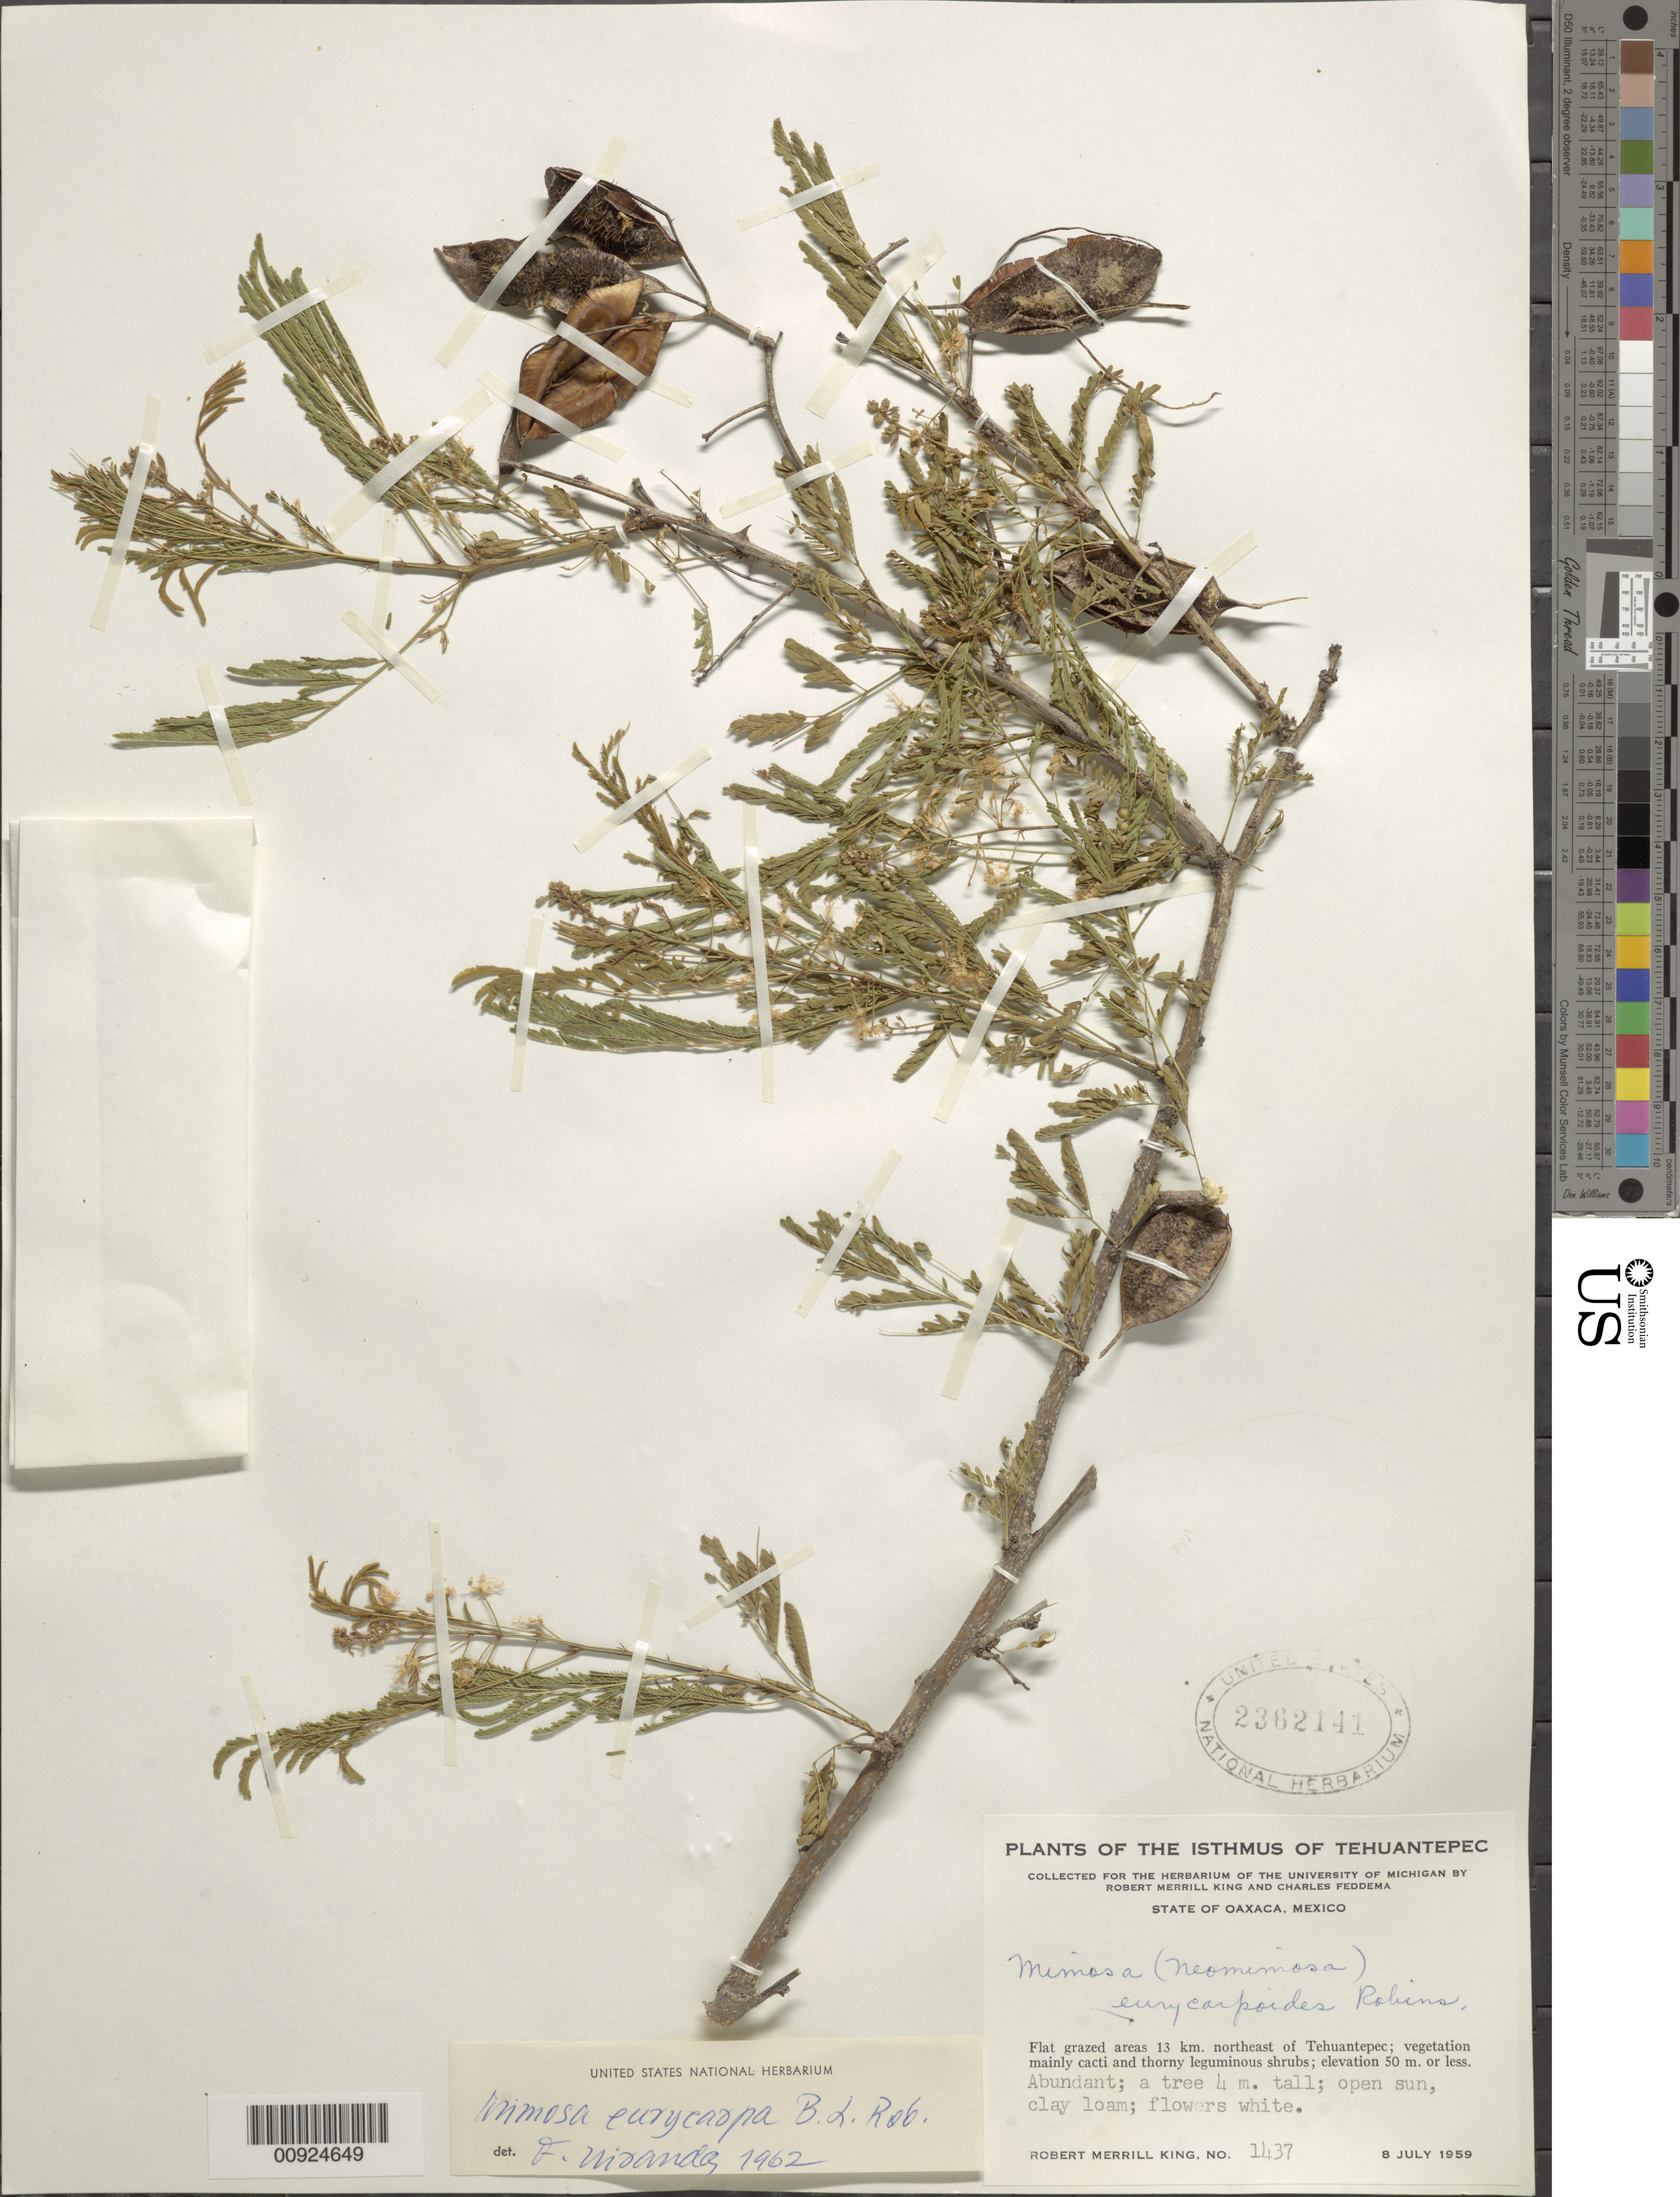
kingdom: Plantae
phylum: Tracheophyta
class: Magnoliopsida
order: Fabales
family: Fabaceae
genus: Mimosa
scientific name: Mimosa eurycarpa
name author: B.L. Rob.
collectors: R. M. King & C. Feddema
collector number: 1437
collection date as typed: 08 Jul 1959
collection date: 1959-07-08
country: Mexico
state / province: Oaxaca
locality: Flat grazed areas 13 km. northeast of Tehuantepec.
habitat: Vegetation mainly cacti and thorny leguminous shrubs. Open sun, clay loam.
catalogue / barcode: US 2362141